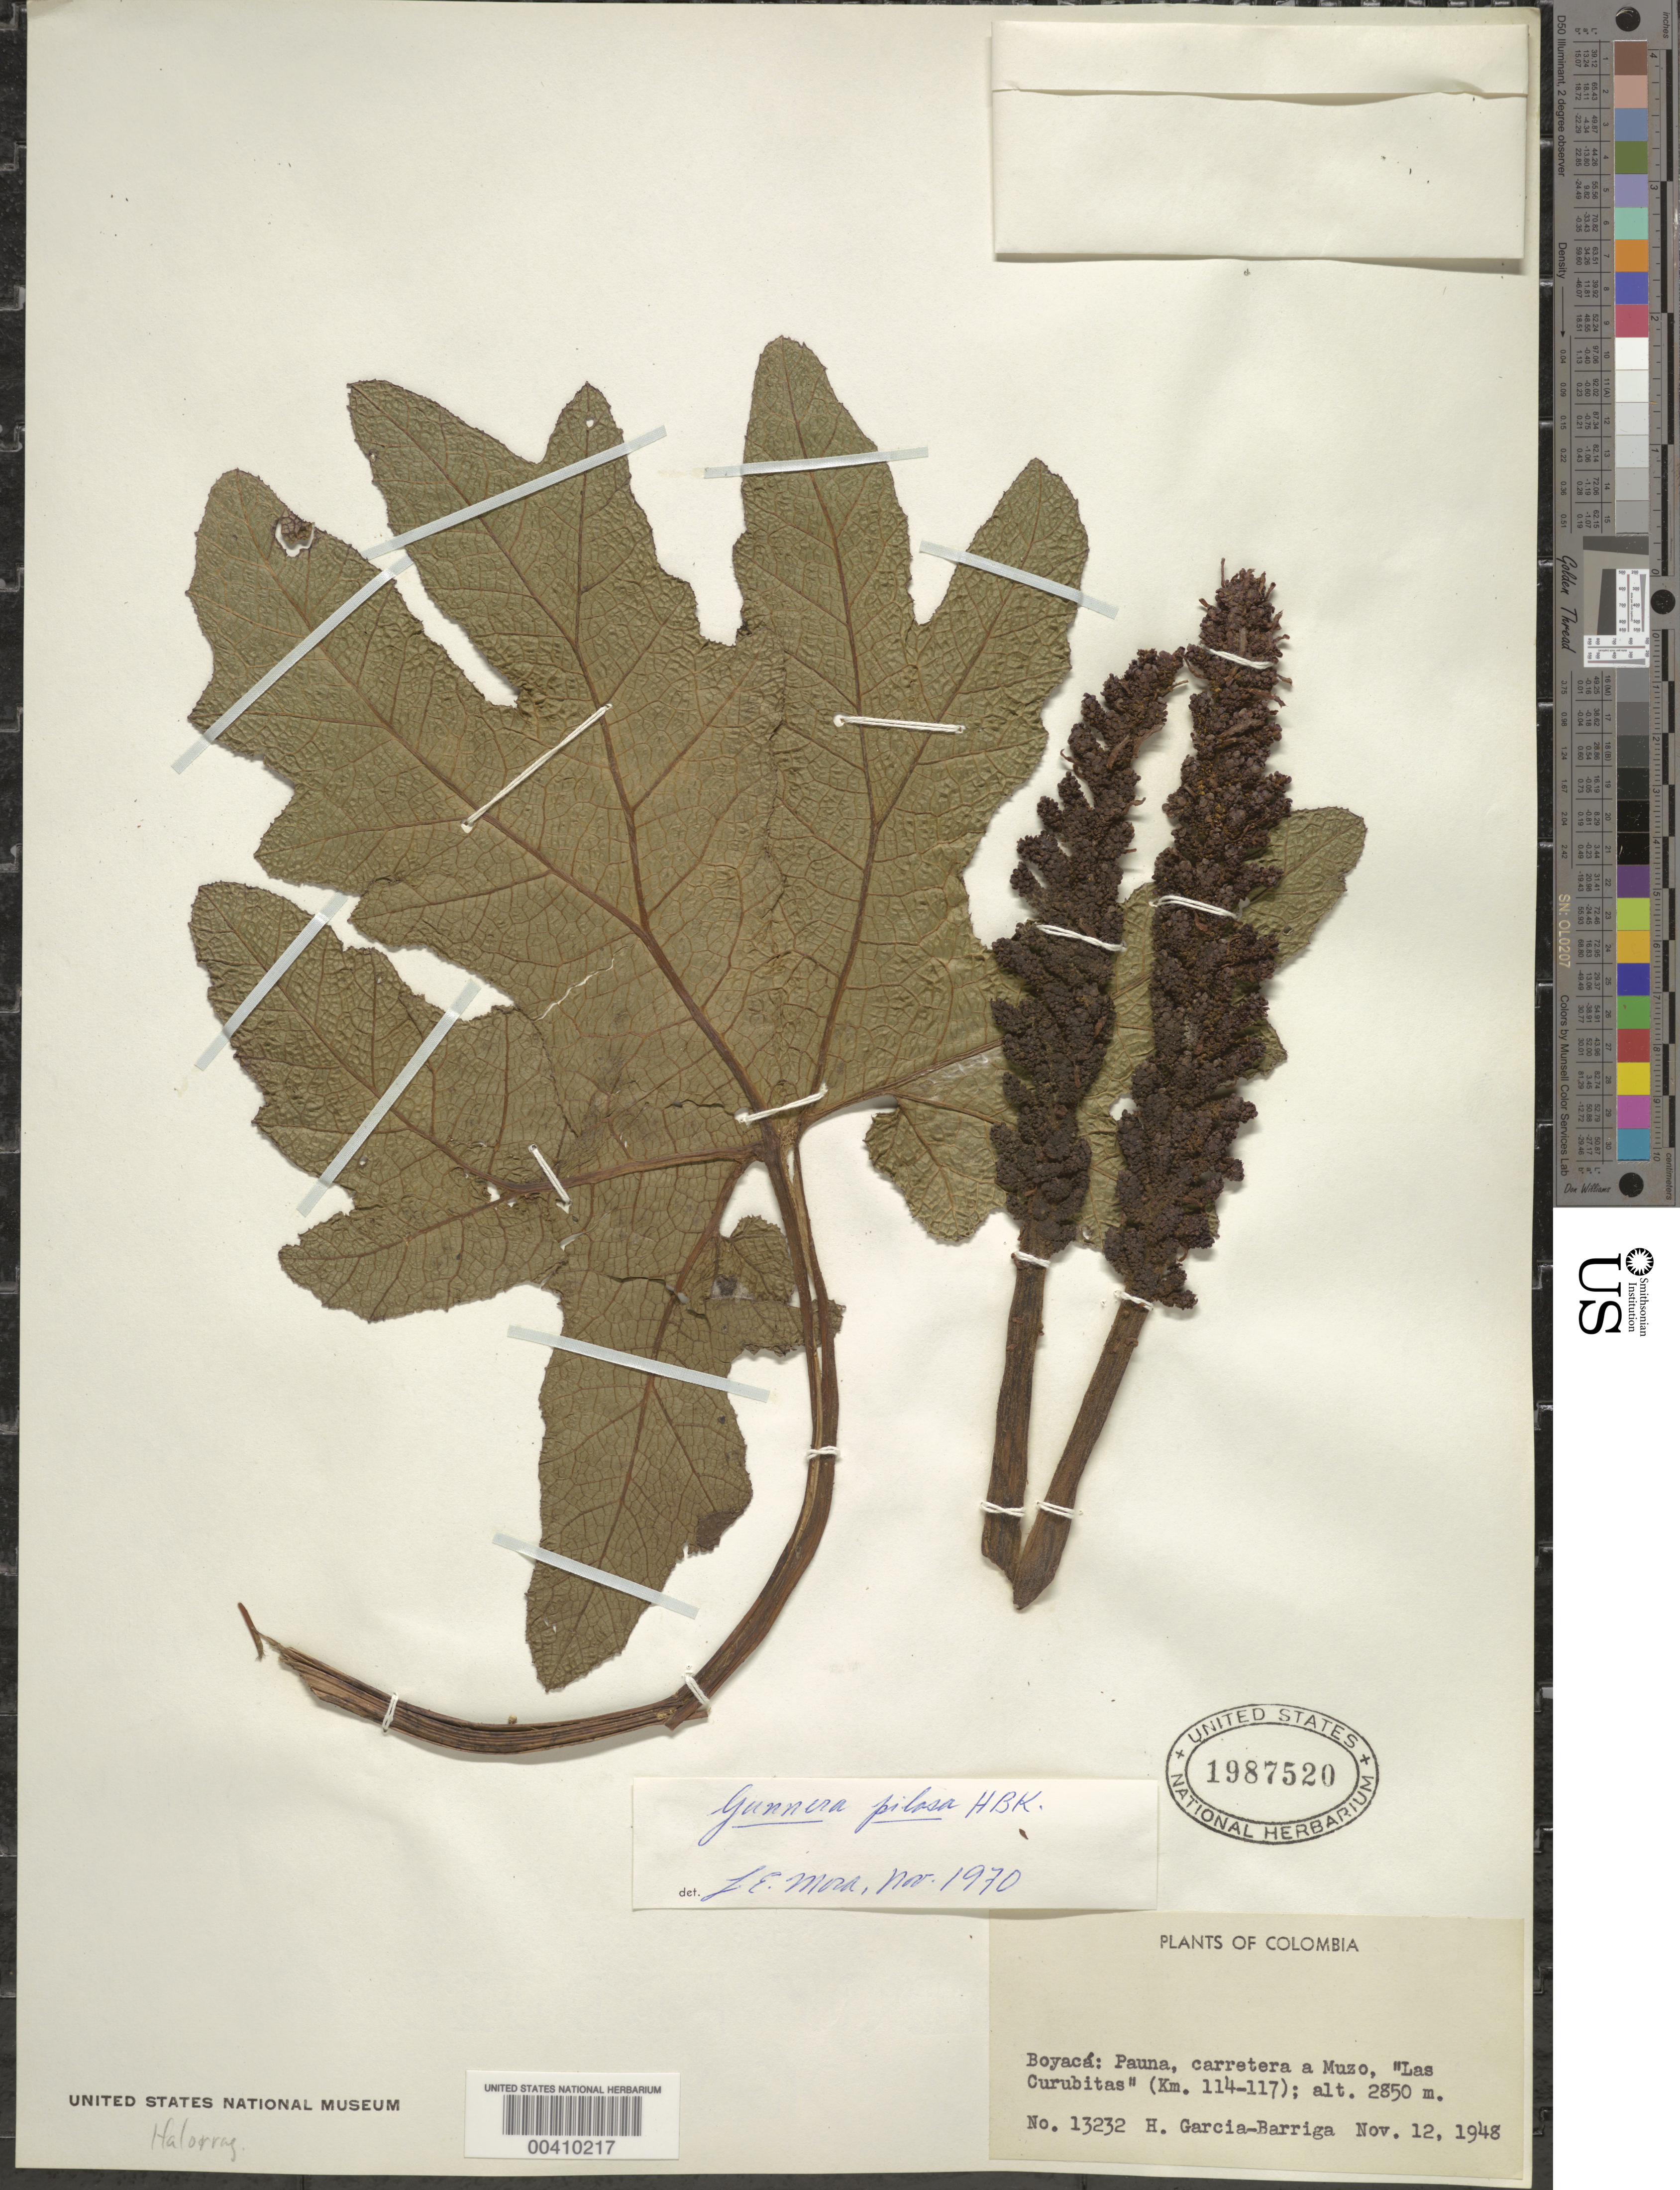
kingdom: Plantae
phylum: Tracheophyta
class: Magnoliopsida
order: Gunnerales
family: Gunneraceae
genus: Gunnera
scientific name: Gunnera pilosa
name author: Kunth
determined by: Mora-Osejo, L. E.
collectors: H. García Barriga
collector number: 13232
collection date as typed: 12 Nov 1948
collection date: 1948-11-12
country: Colombia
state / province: Boyacá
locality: Pauna, Carretera a Muzo, "Las Curubitas" (km 114 - 117)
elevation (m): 2850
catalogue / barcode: US 1987520